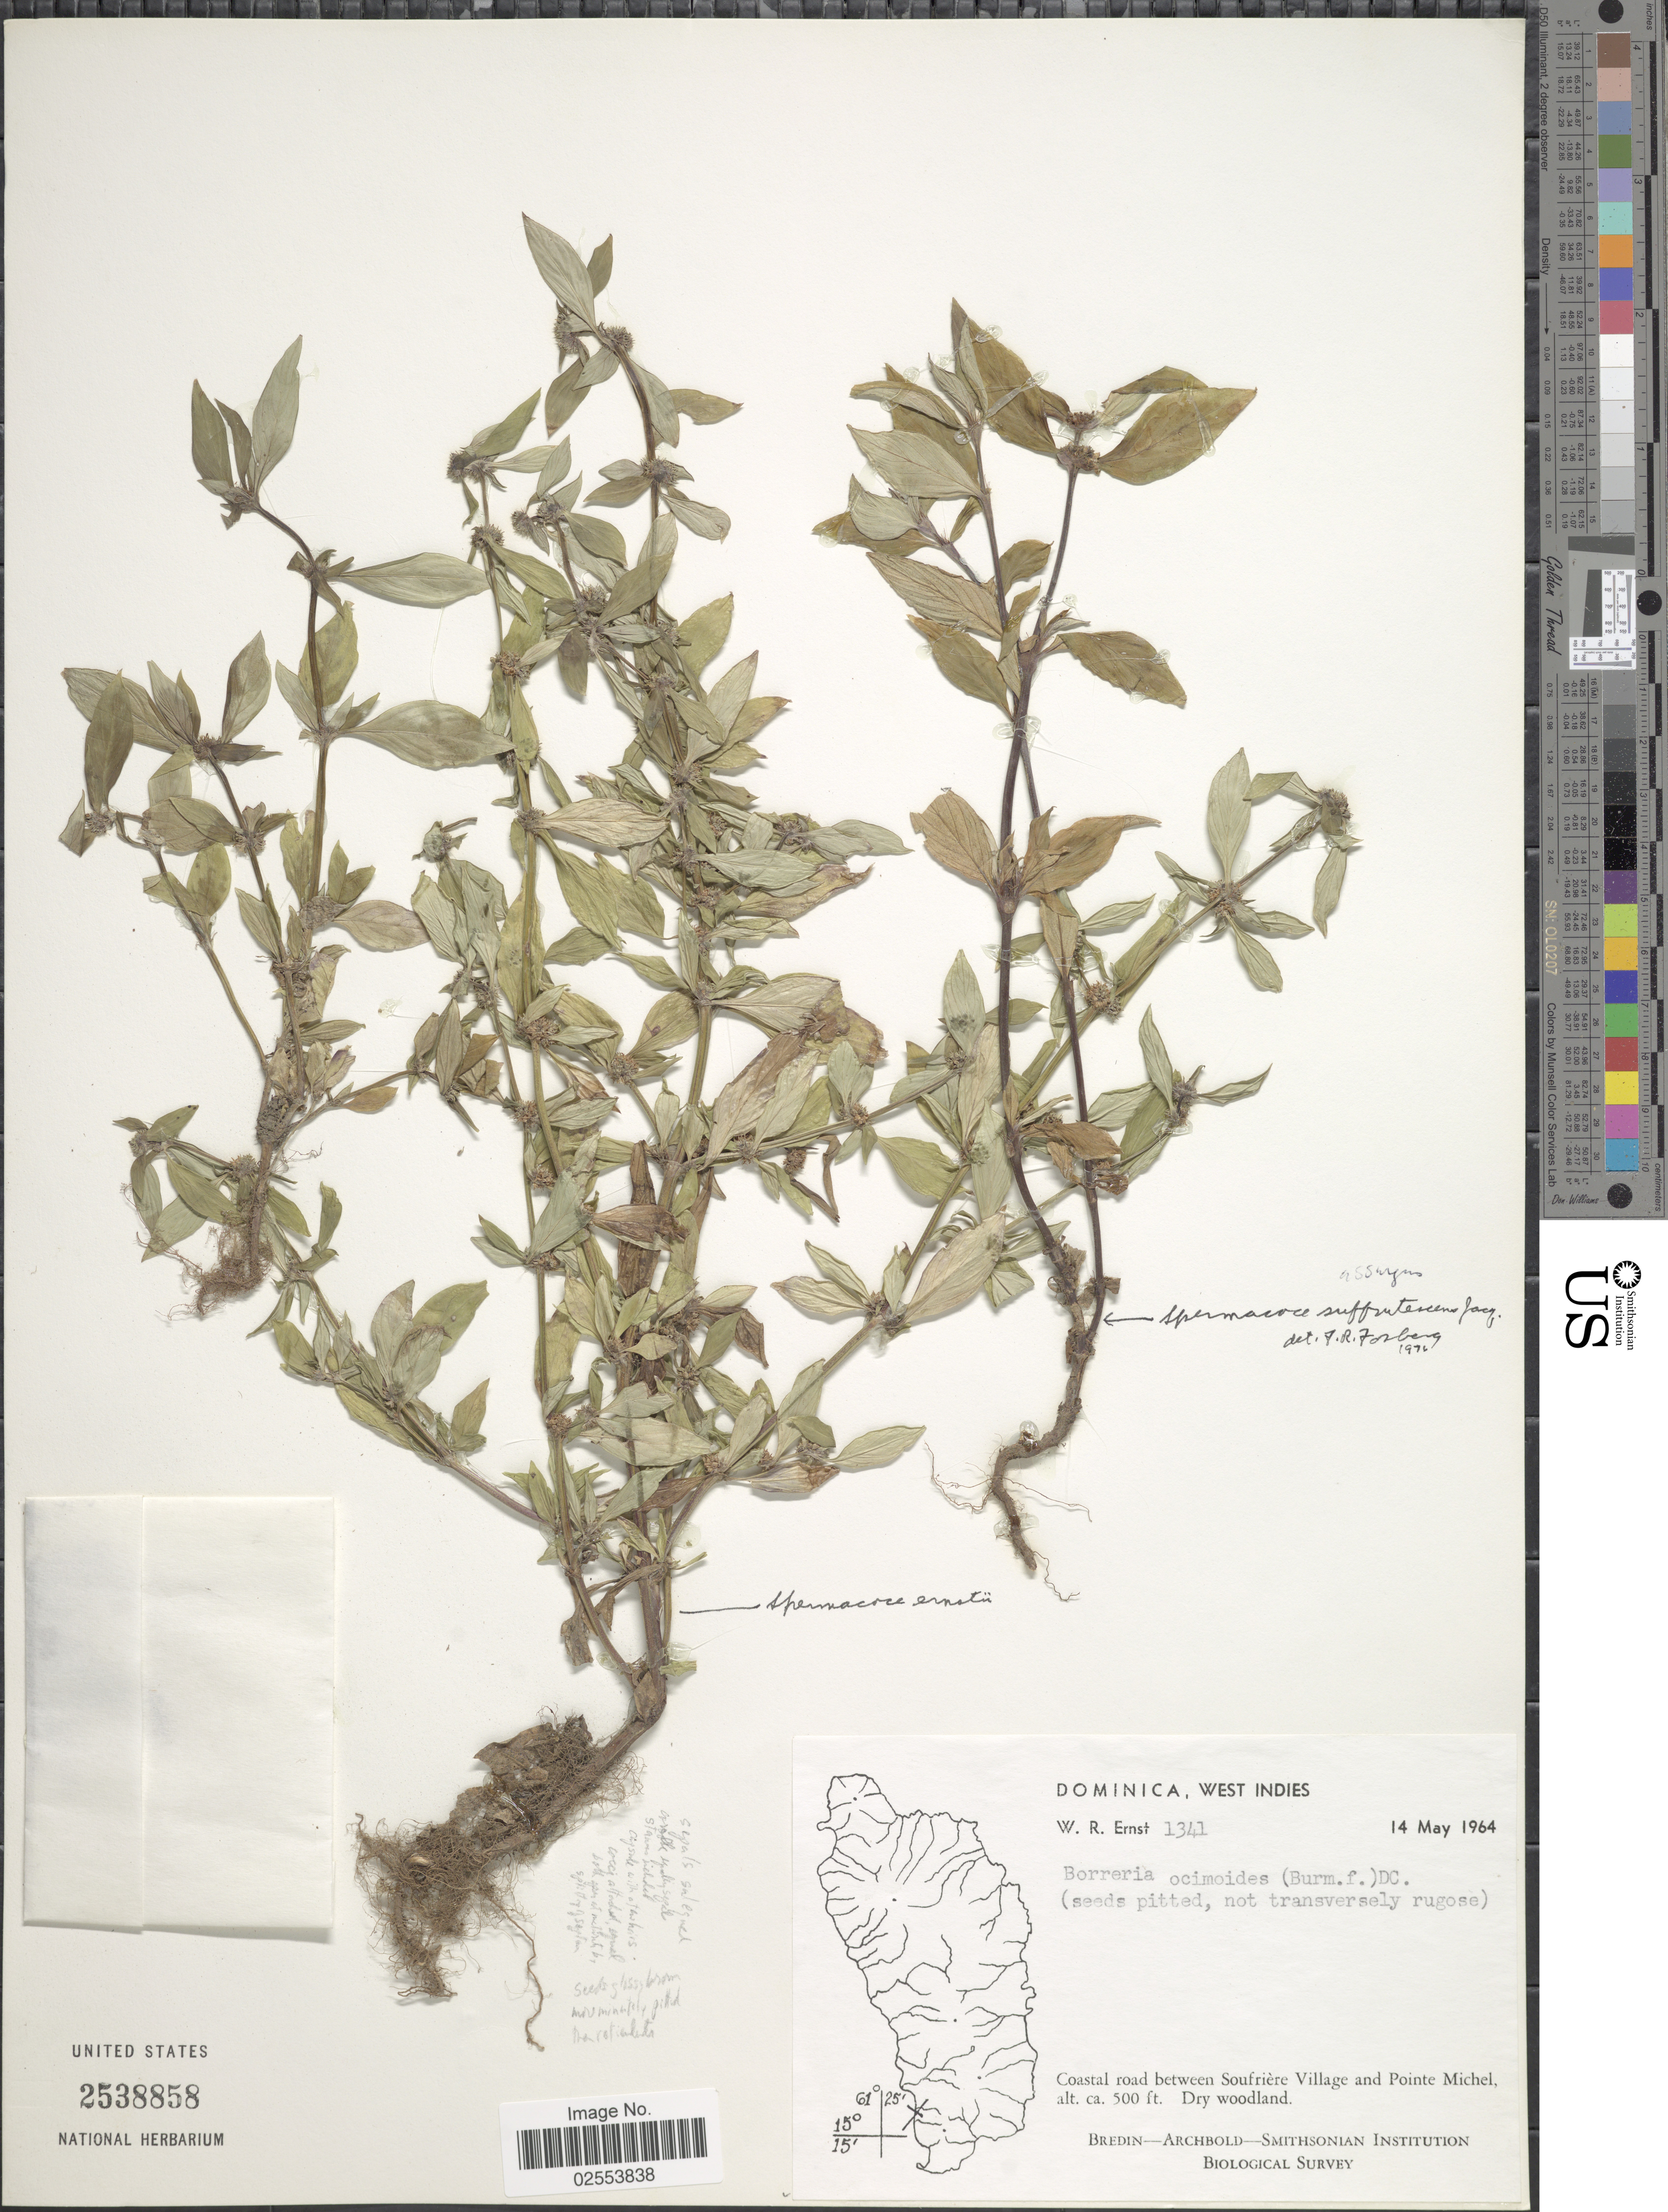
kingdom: Plantae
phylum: Tracheophyta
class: Magnoliopsida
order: Gentianales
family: Rubiaceae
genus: Spermacoce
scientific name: Spermacoce ernstii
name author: Fosberg & D.A. Powell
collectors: W. R. Ernst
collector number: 1341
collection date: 1964-05-14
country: Dominica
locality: Coastal road between Soufriere Village and Pointe Michel.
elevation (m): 152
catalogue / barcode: US 2538858